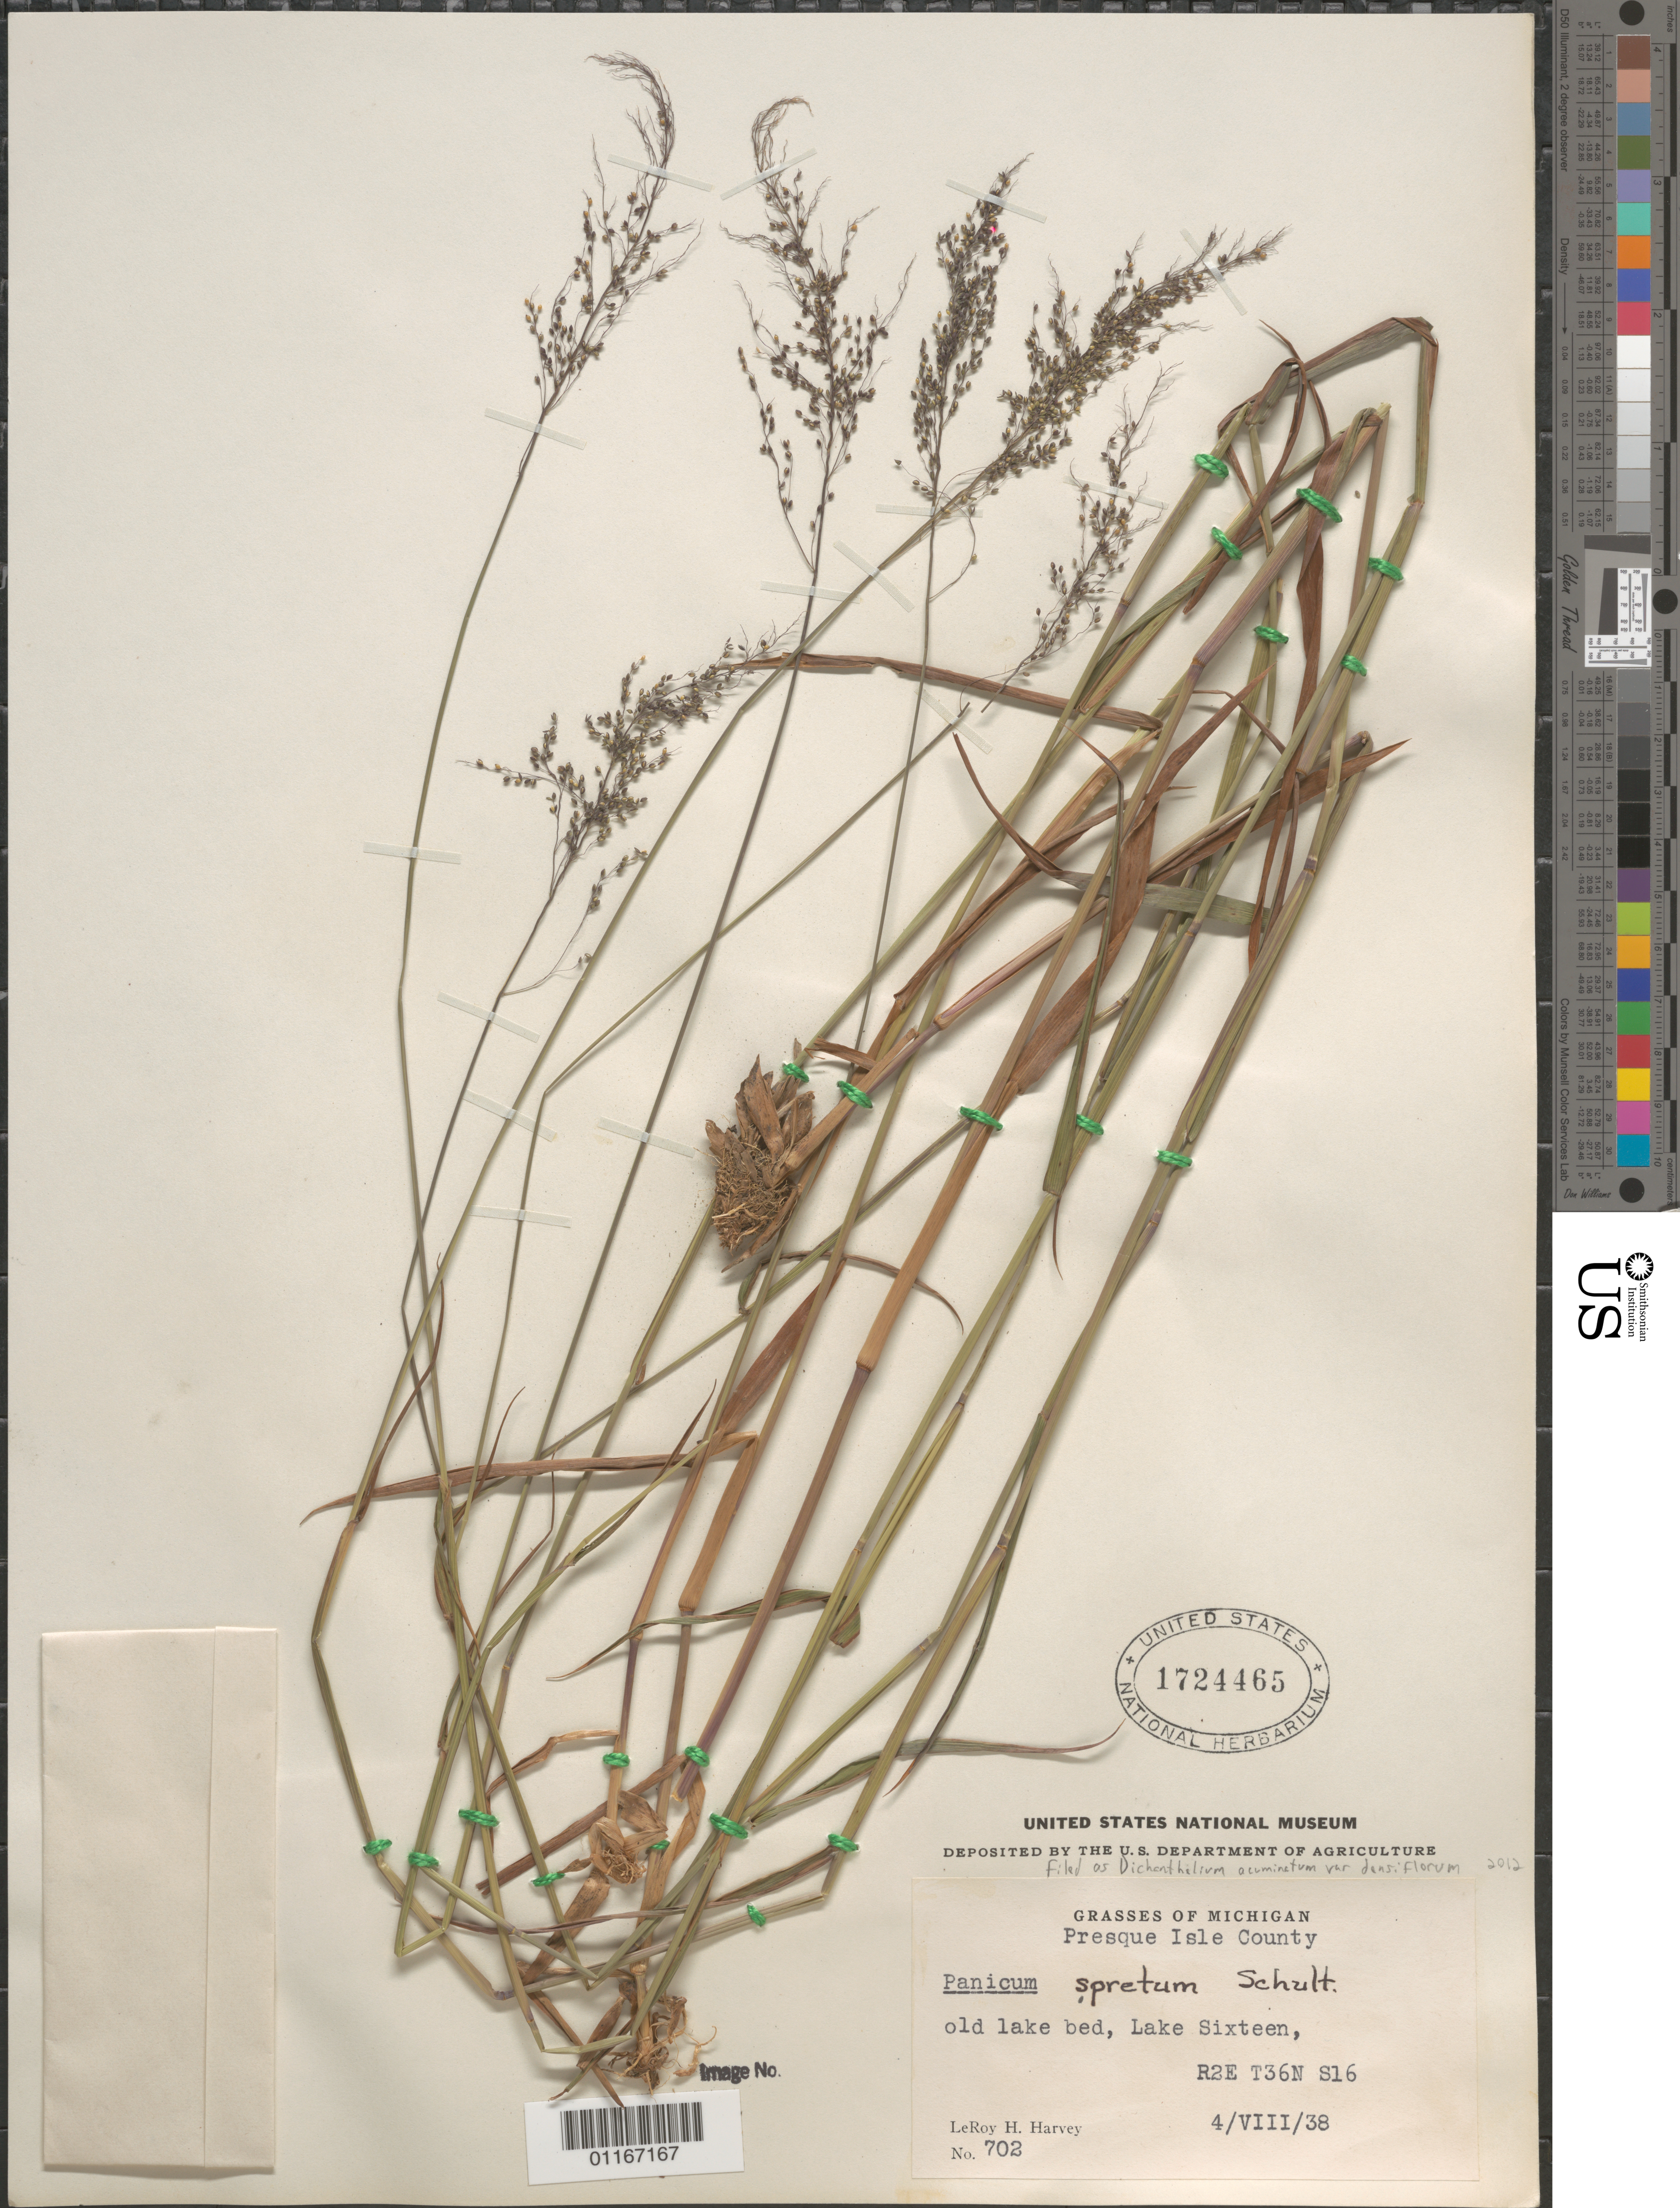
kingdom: Plantae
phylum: Tracheophyta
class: Liliopsida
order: Poales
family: Poaceae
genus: Dichanthelium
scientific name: Dichanthelium acuminatum var. densiflorum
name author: (Rand & Redfield) Gould & C.A. Clark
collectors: L. H. Harvey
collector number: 702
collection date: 1938-08-04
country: United States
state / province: Michigan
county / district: Presque Isle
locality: Lake Sixteen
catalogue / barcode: US 1724465